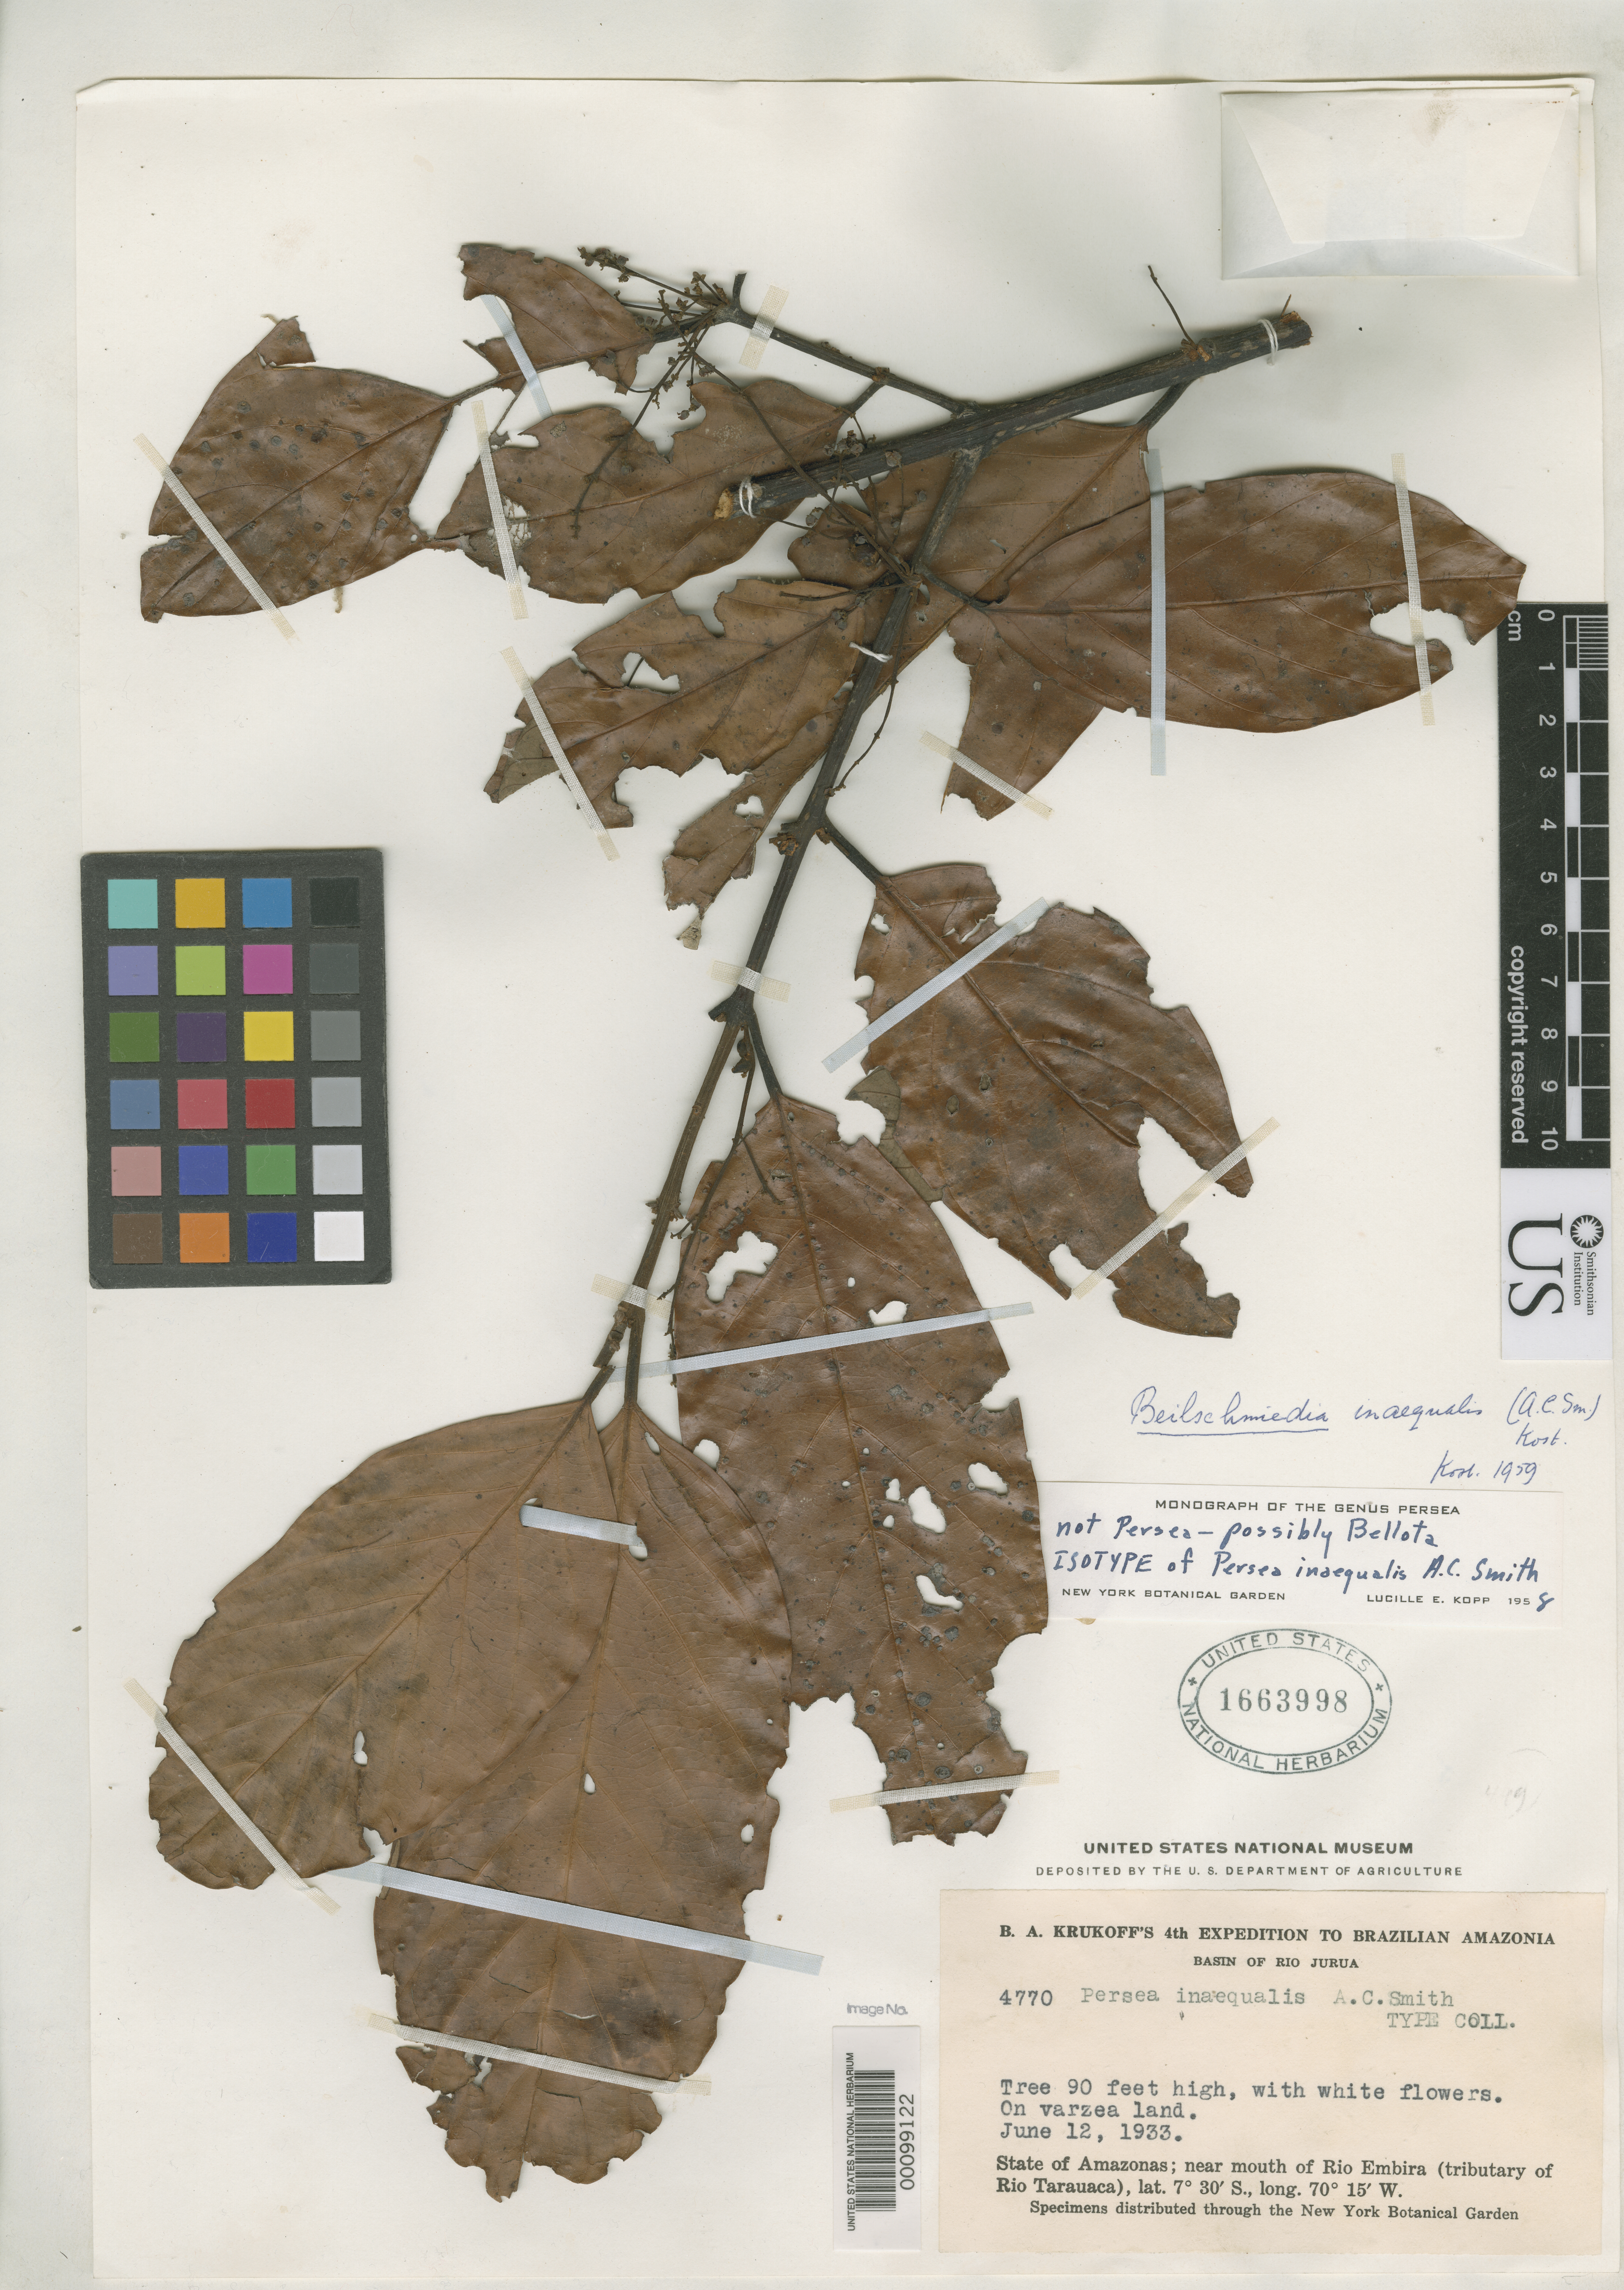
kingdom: Plantae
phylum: Tracheophyta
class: Magnoliopsida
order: Laurales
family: Lauraceae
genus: Persea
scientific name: Persea inaequalis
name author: A.C. Sm.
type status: Isotype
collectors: B. A. Krukoff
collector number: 4770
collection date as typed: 12 Jun 1933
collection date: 1933-06-12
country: Brazil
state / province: Amazonas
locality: Near mouth of Rio Embira.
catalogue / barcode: US 1663998